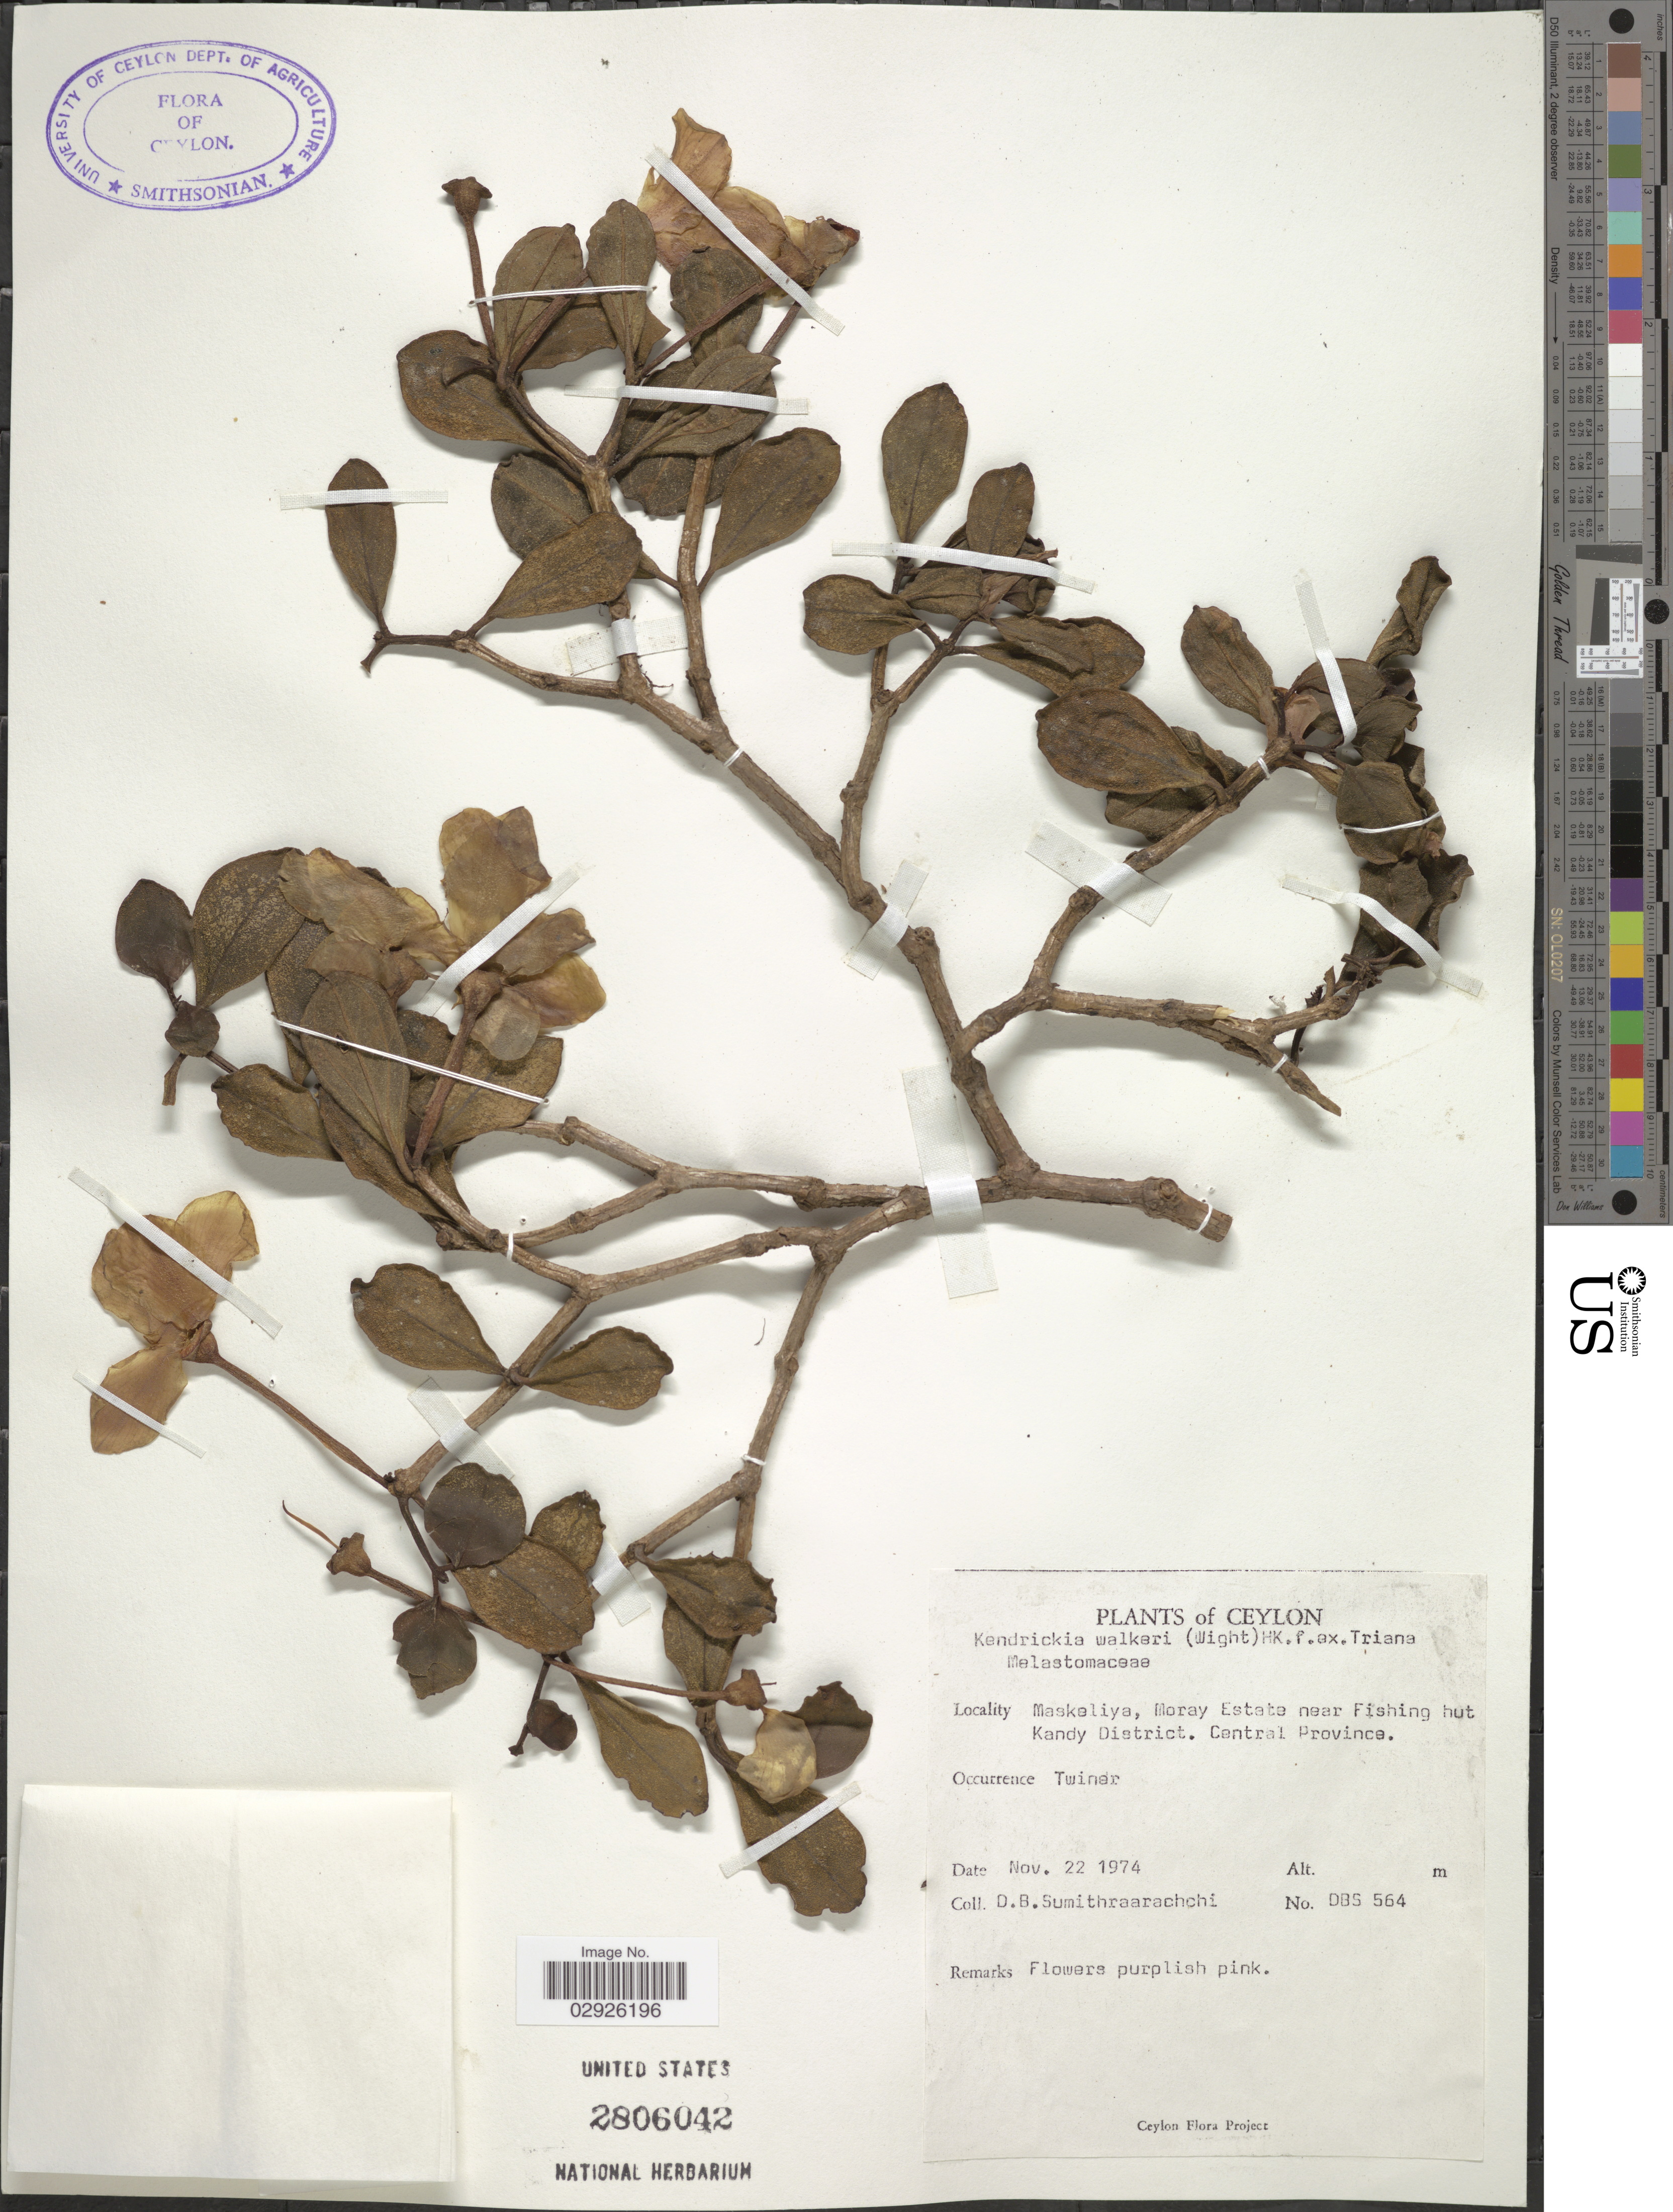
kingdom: Plantae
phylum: Tracheophyta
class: Magnoliopsida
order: Myrtales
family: Melastomataceae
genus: Kendrickia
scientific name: Kendrickia walkeri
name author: Hook. f.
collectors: D. B. Sumithraarachchi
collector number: DBS 564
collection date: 1974-11-22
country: Sri Lanka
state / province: Central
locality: Ceylon. Maskeliya, Moray Estate near Fishing hut. Kandy District.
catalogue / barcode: US 2806042